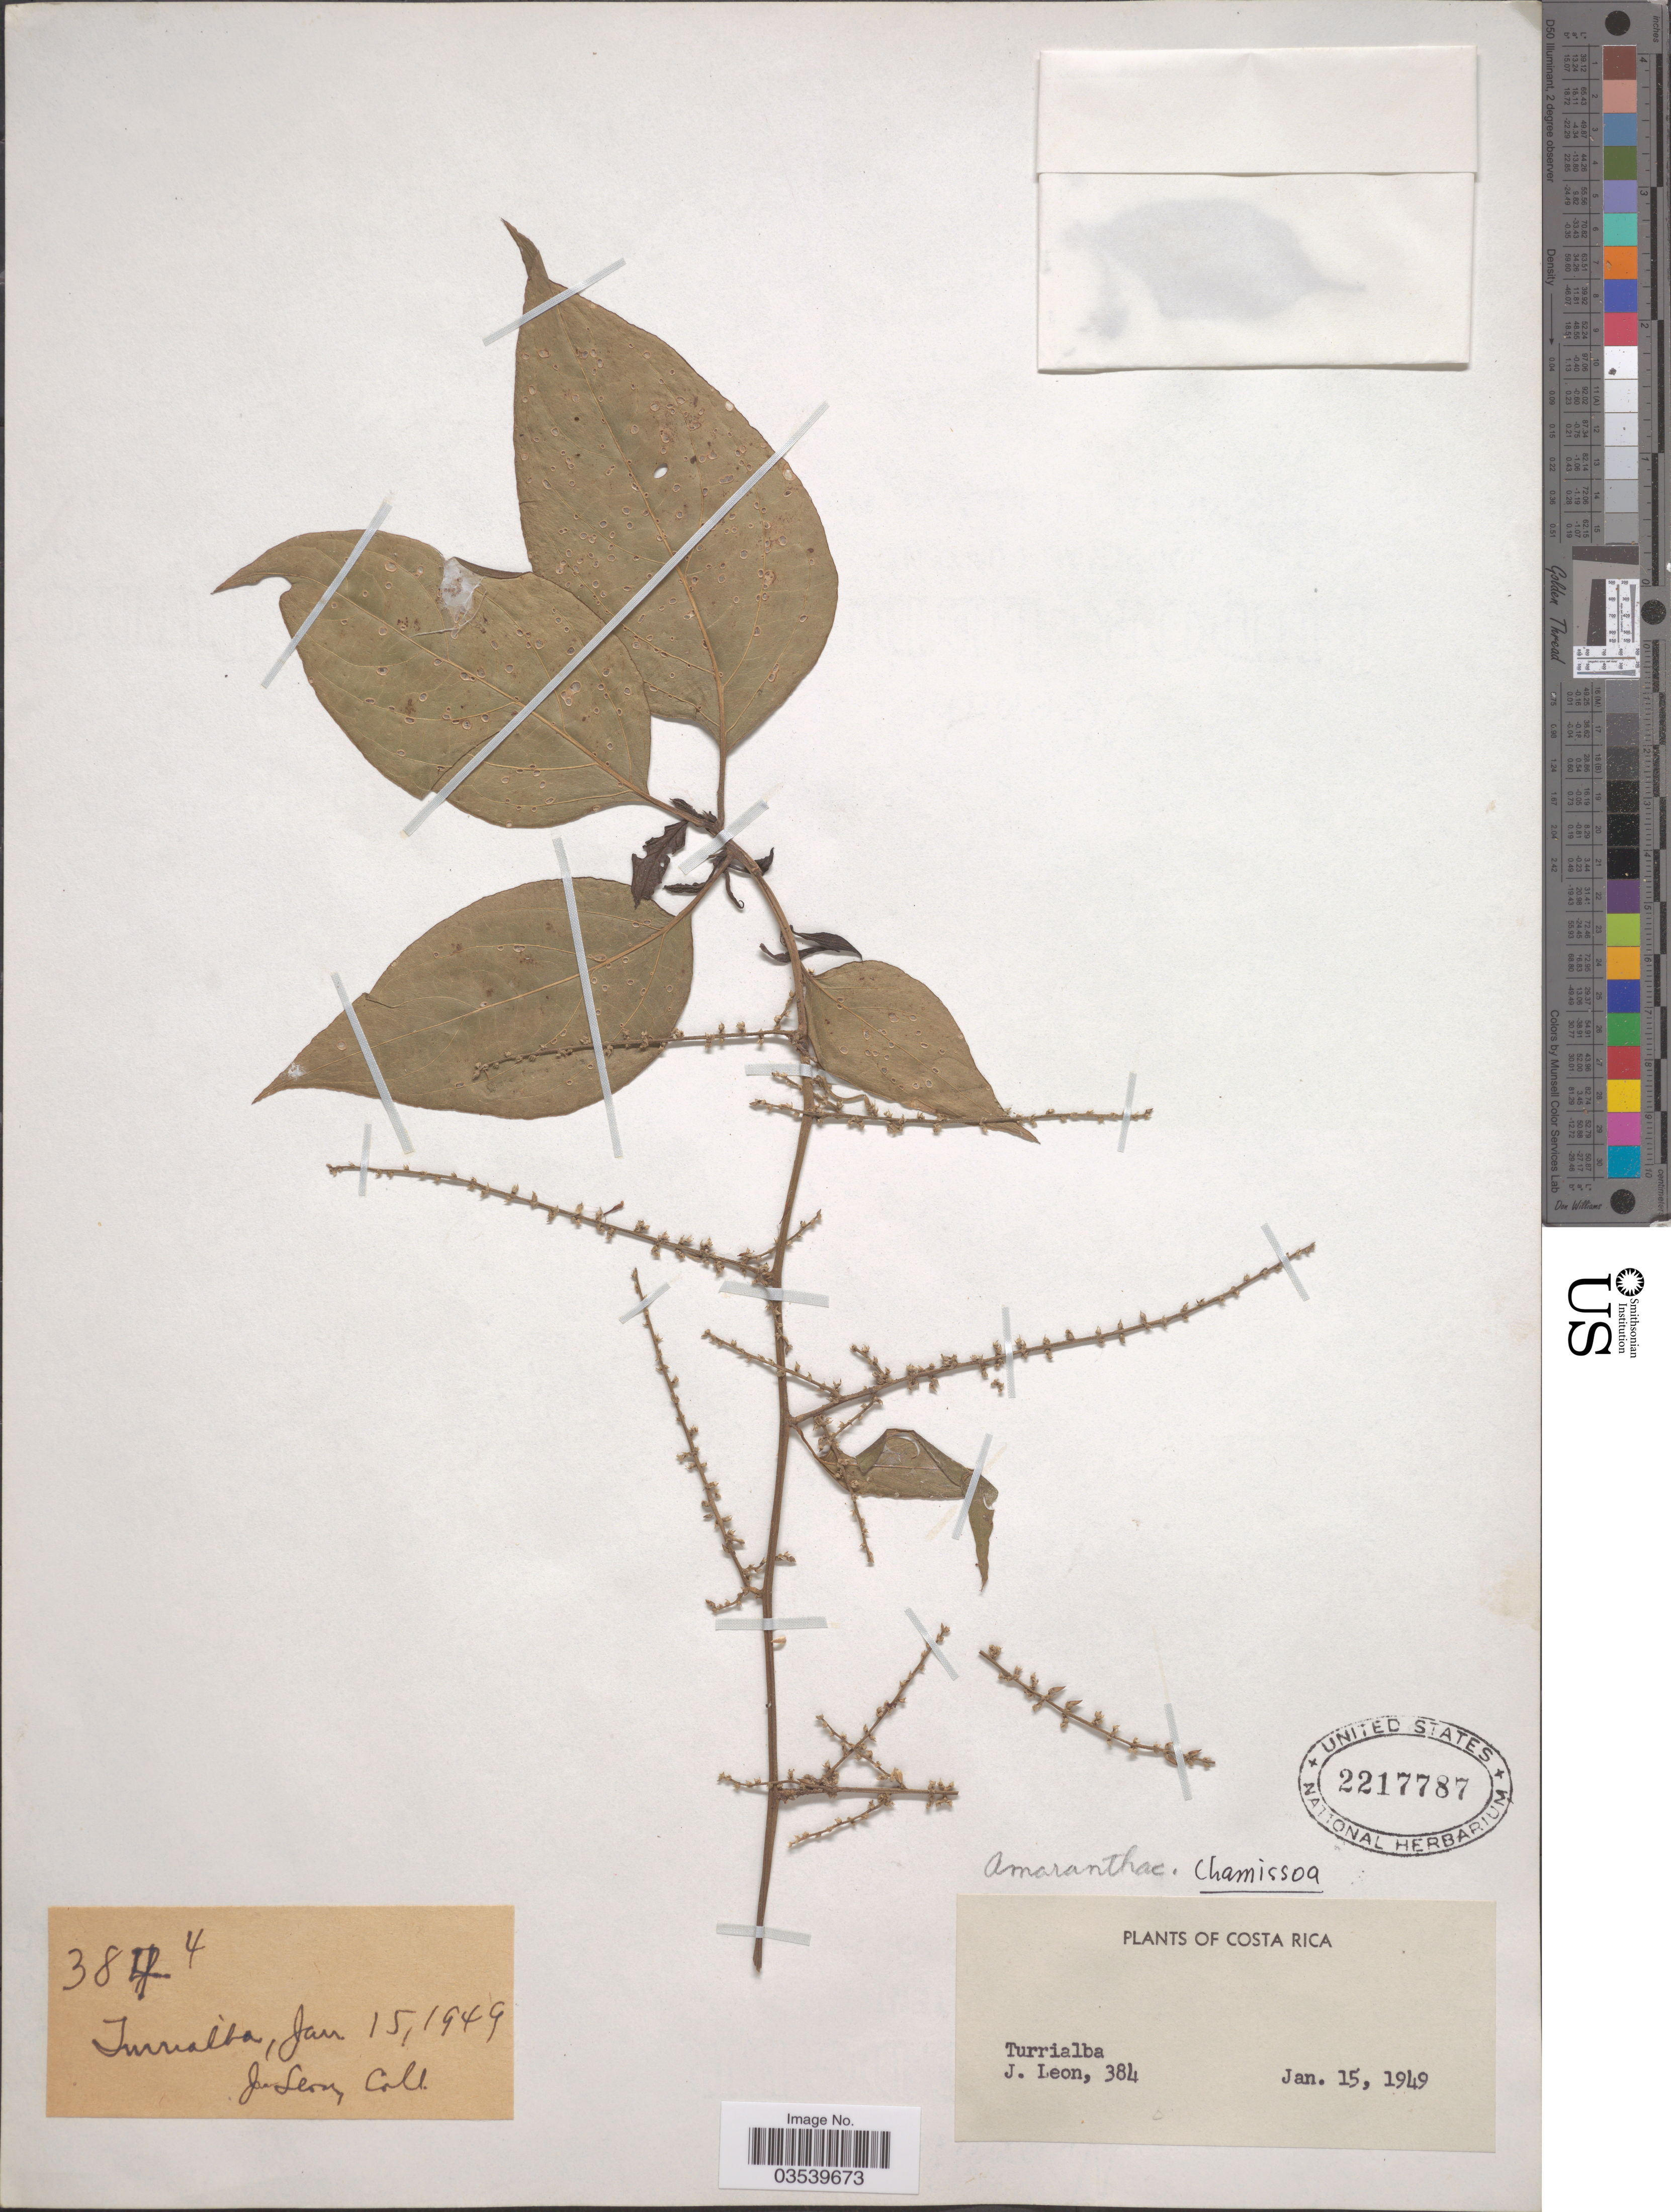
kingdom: Plantae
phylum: Tracheophyta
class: Magnoliopsida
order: Caryophyllales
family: Amaranthaceae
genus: Chamissoa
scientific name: Chamissoa sp.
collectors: J. León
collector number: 384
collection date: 1949-01-15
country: Costa Rica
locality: Turrialba.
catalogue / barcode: US 2217787